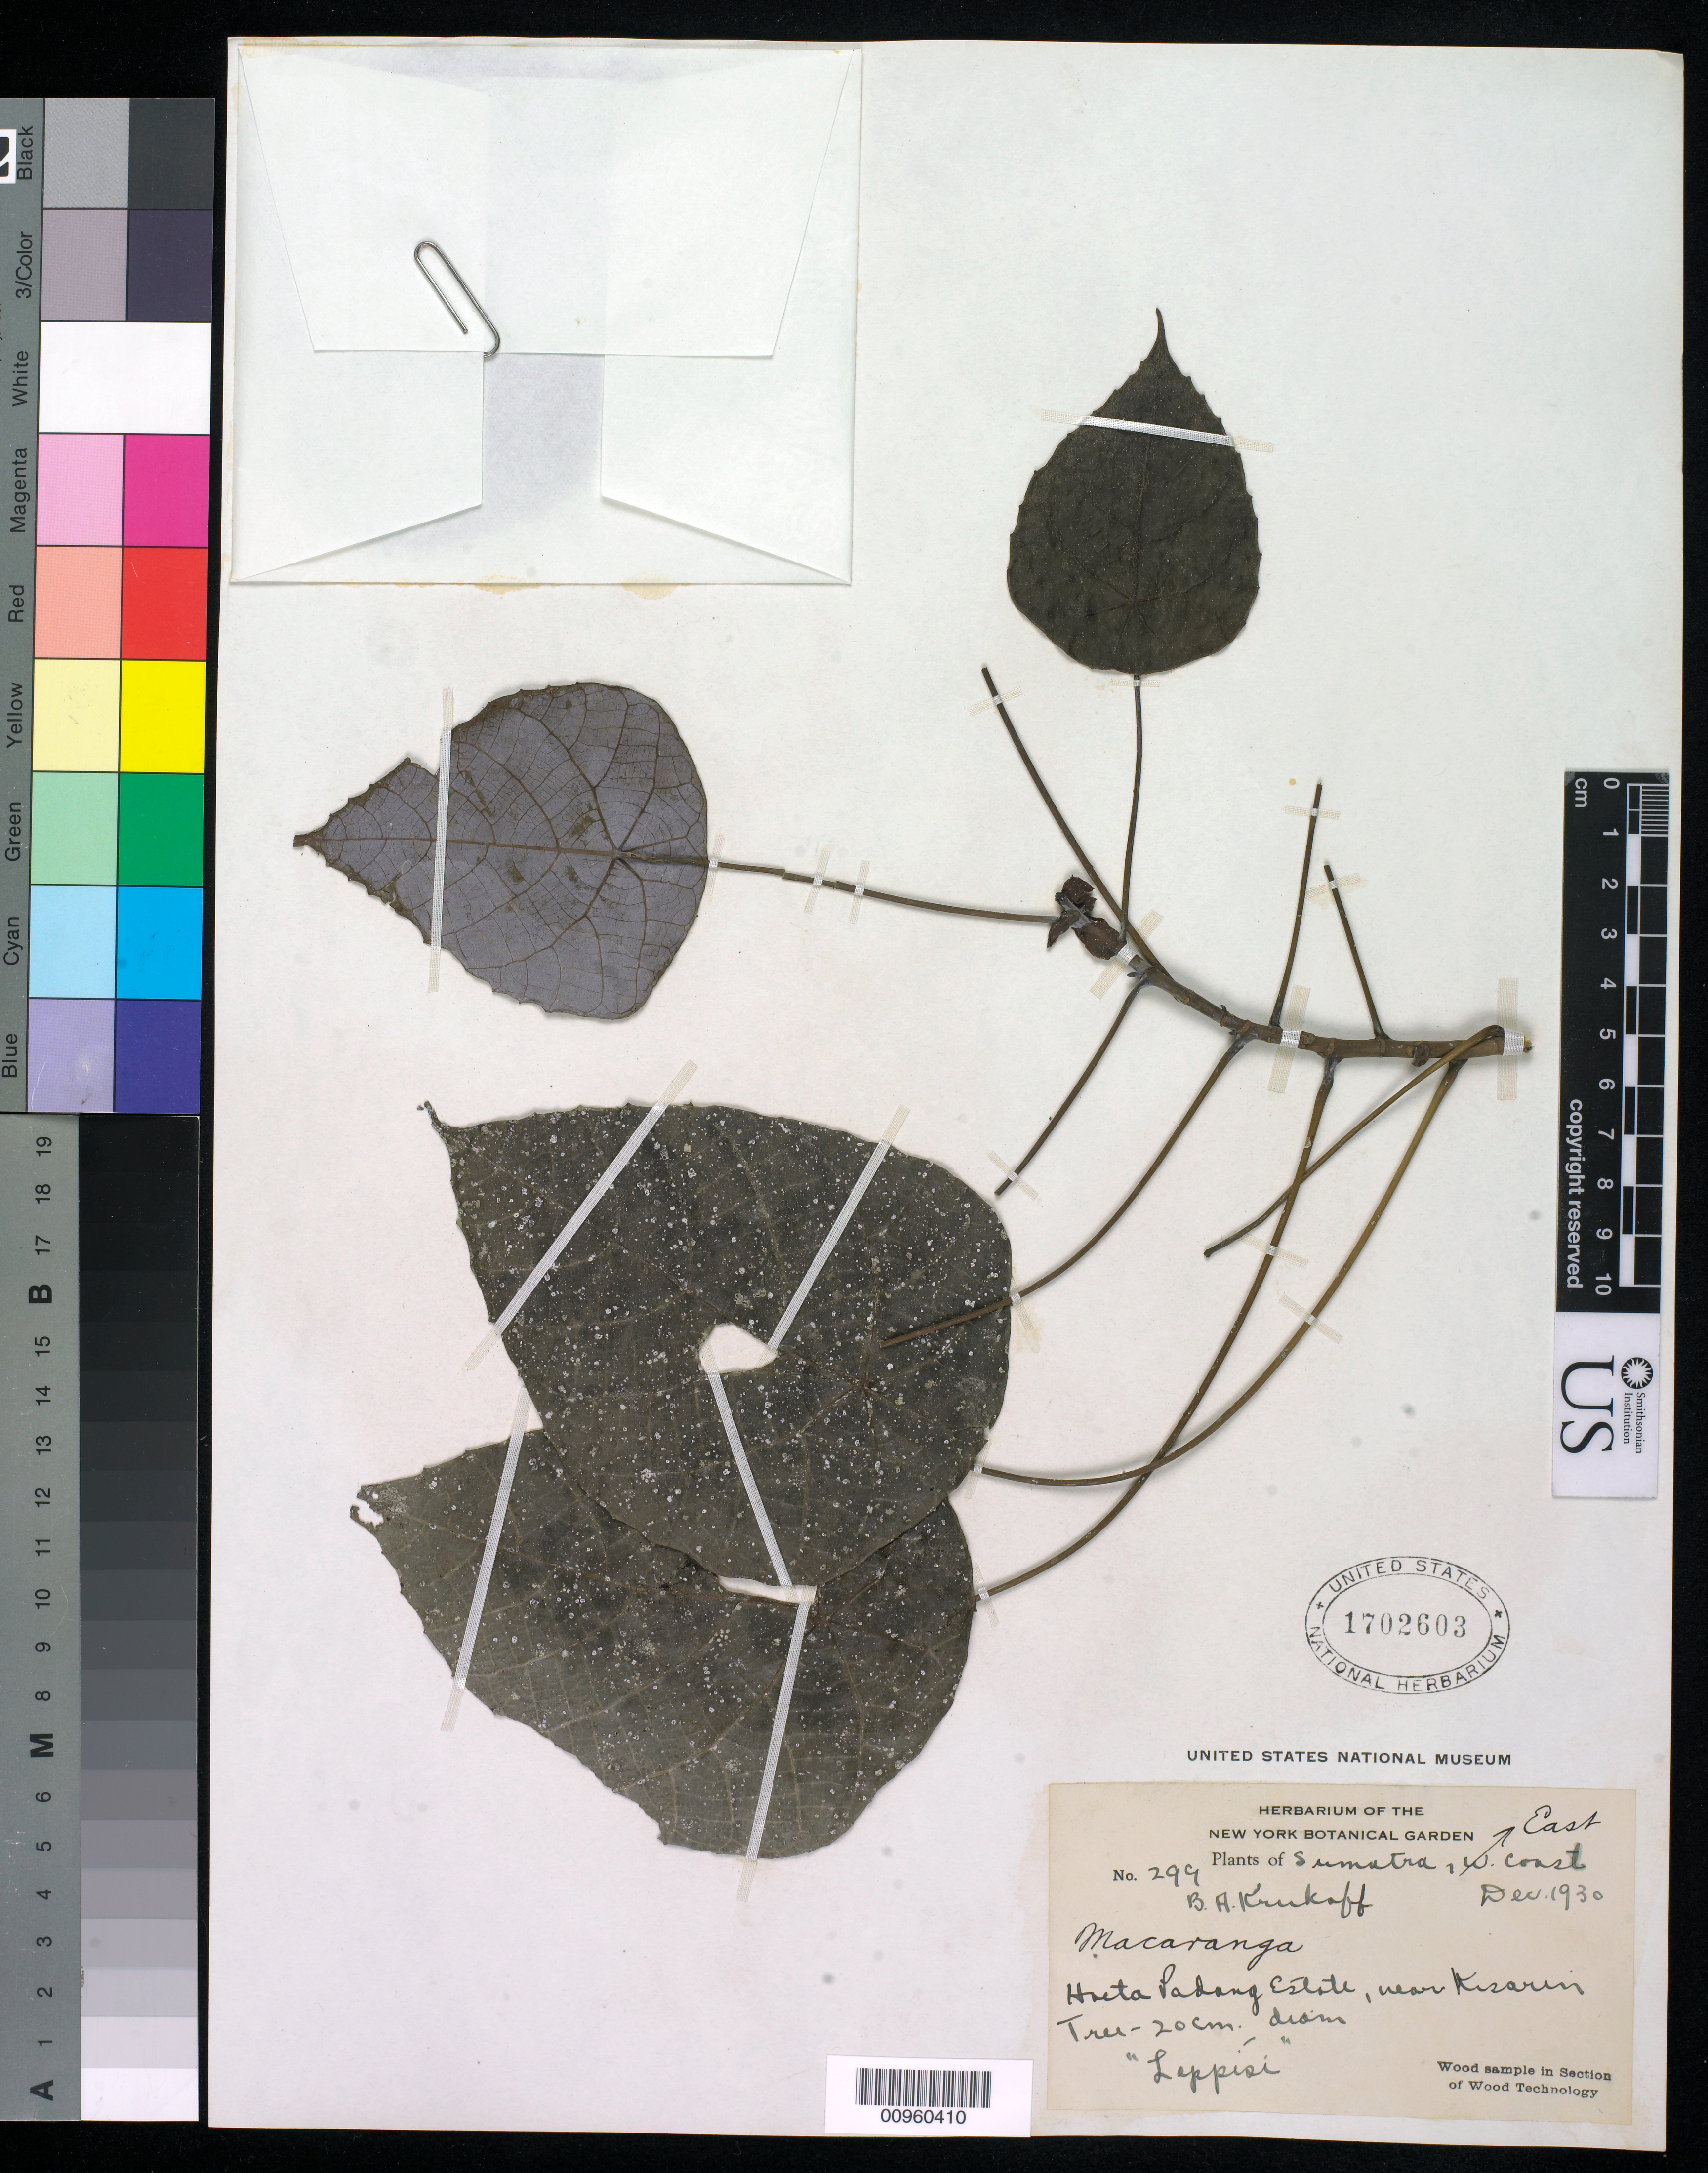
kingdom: Plantae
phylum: Tracheophyta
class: Magnoliopsida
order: Malpighiales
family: Euphorbiaceae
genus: Macaranga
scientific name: Macaranga sp.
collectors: B. A. Krukoff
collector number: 299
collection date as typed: Dec 1930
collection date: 1930-12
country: Indonesia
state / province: Sumatra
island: Sumatra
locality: East coast, Hueta Padang Estate, near Kisarin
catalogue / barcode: US 1702603